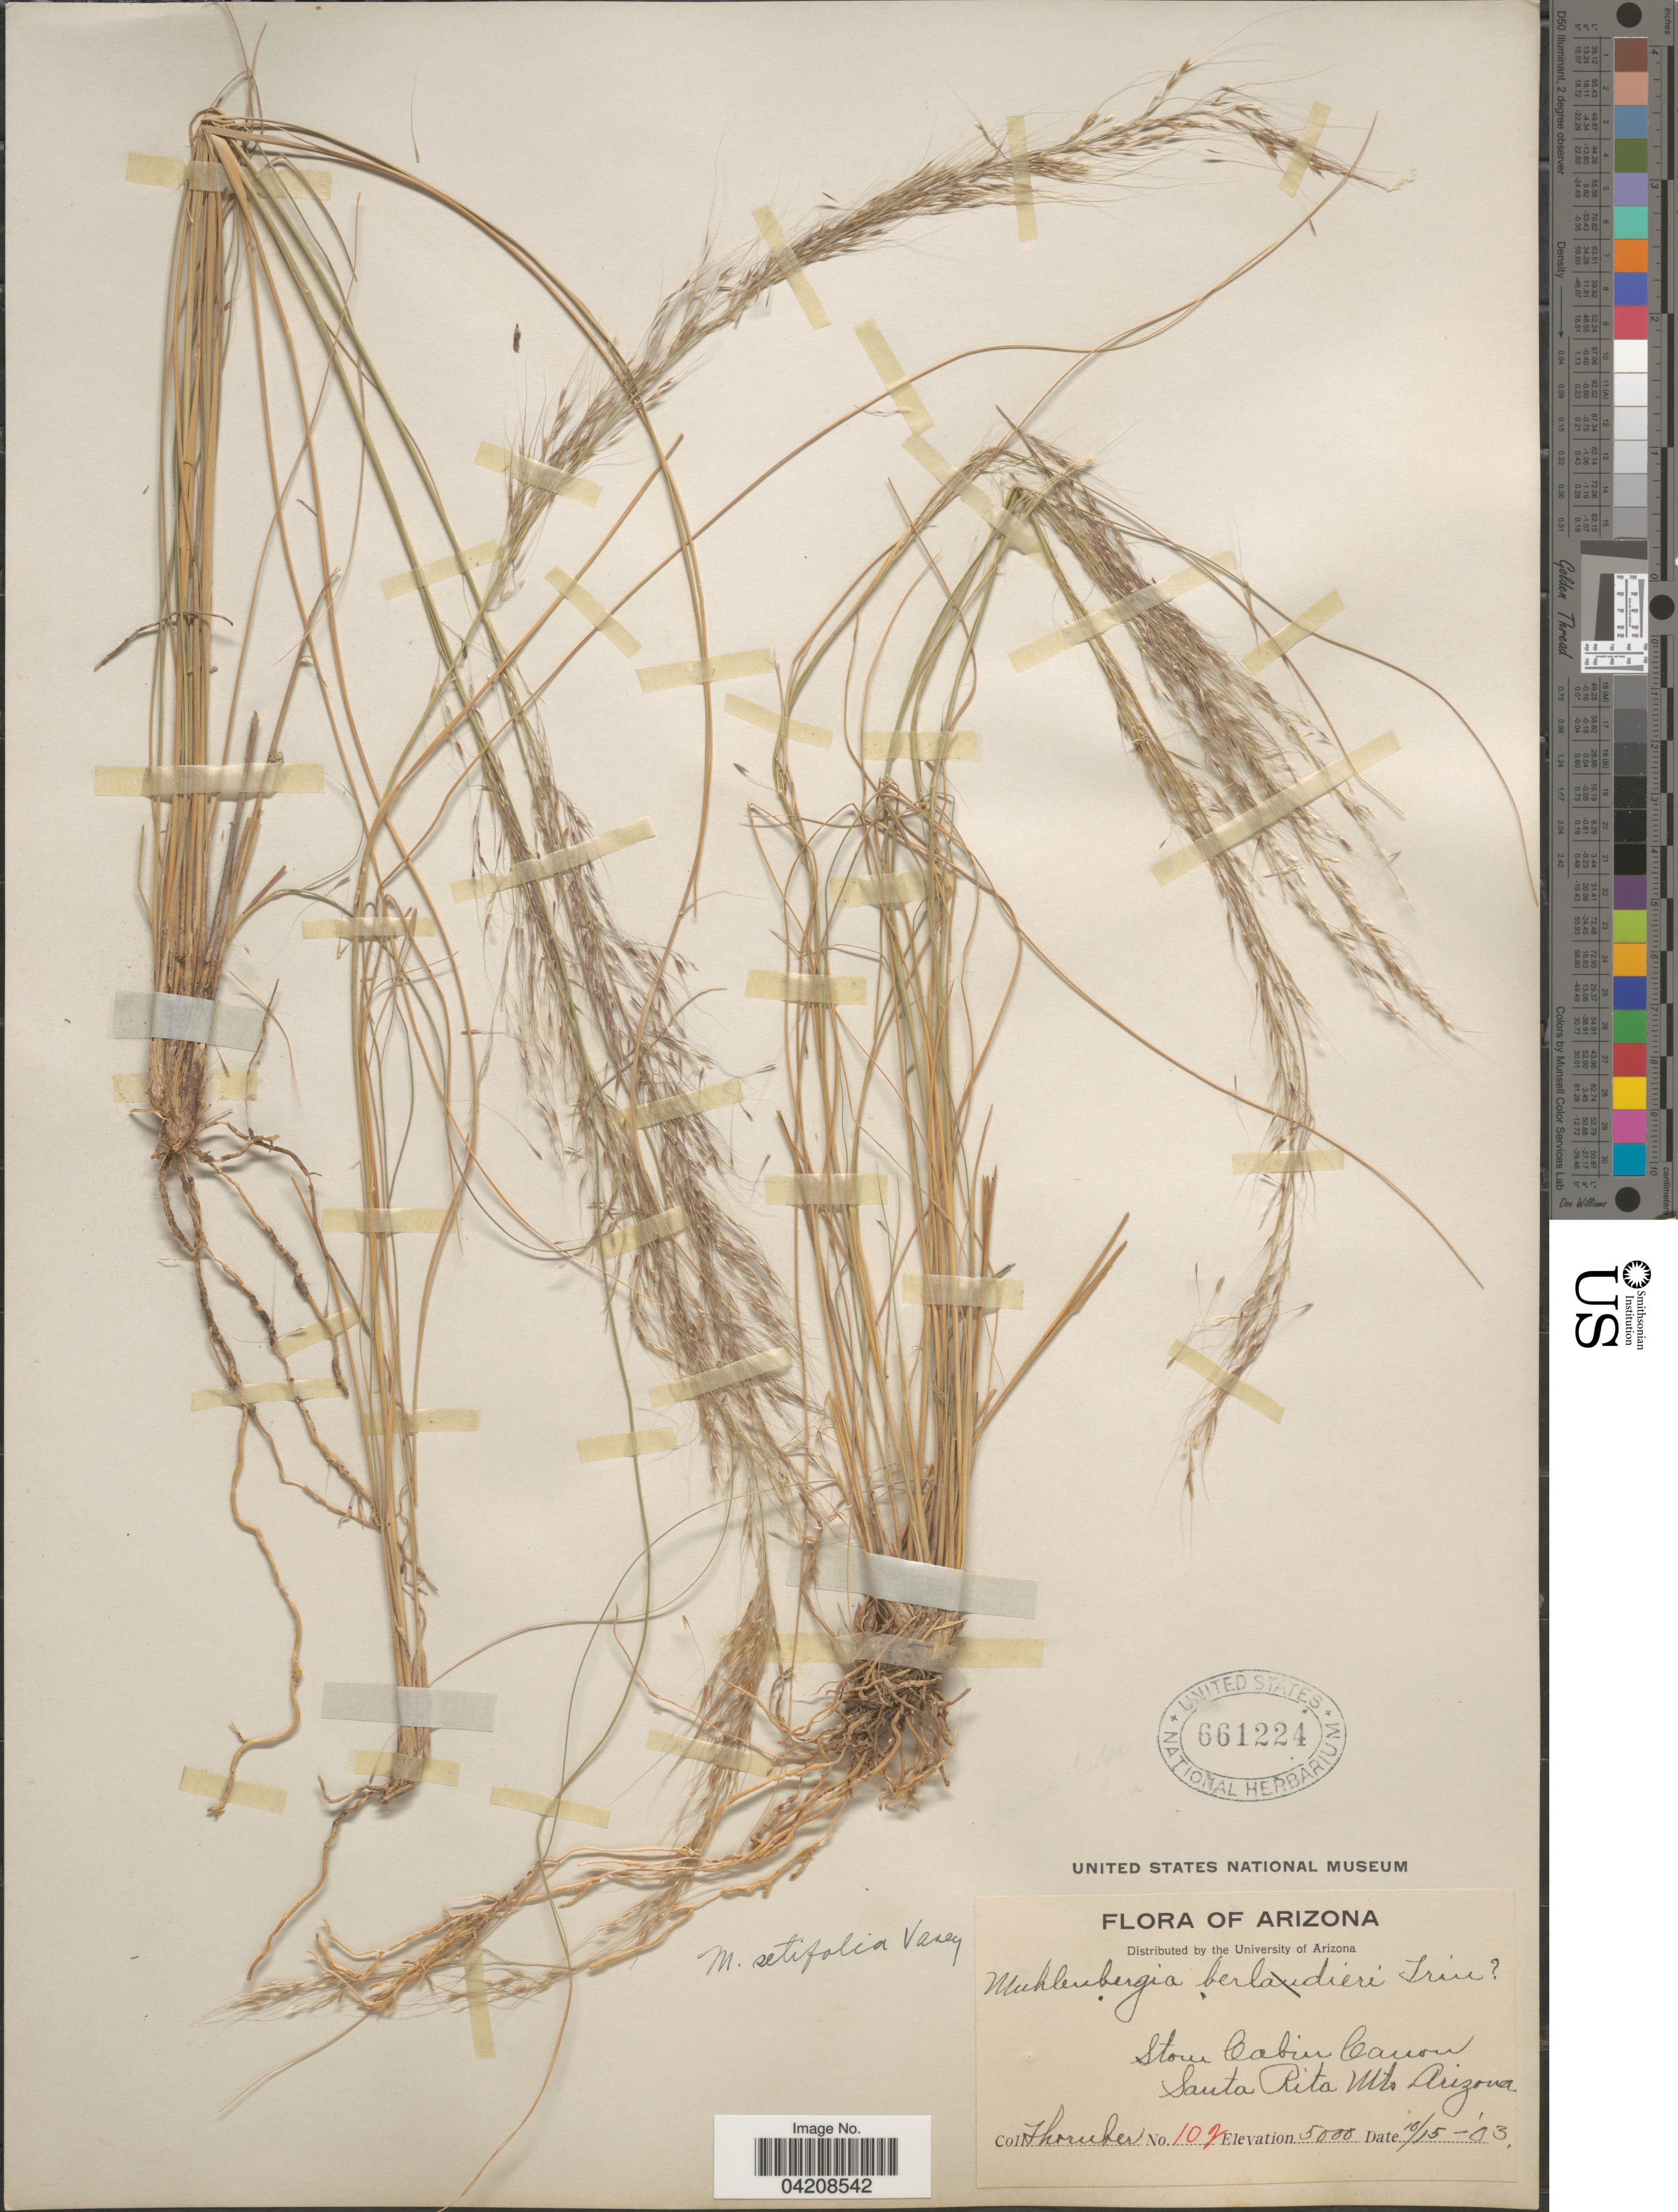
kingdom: Plantae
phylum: Tracheophyta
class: Liliopsida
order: Poales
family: Poaceae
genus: Muhlenbergia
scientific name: Muhlenbergia elongata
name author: Scribn. ex W.J. Beal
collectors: -. Thornber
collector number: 102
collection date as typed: Transcribed d/m/y: 15/10/3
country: United States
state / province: Arizona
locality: Stone Cabin Canon. Santa Rita Mts.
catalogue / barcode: US 661224